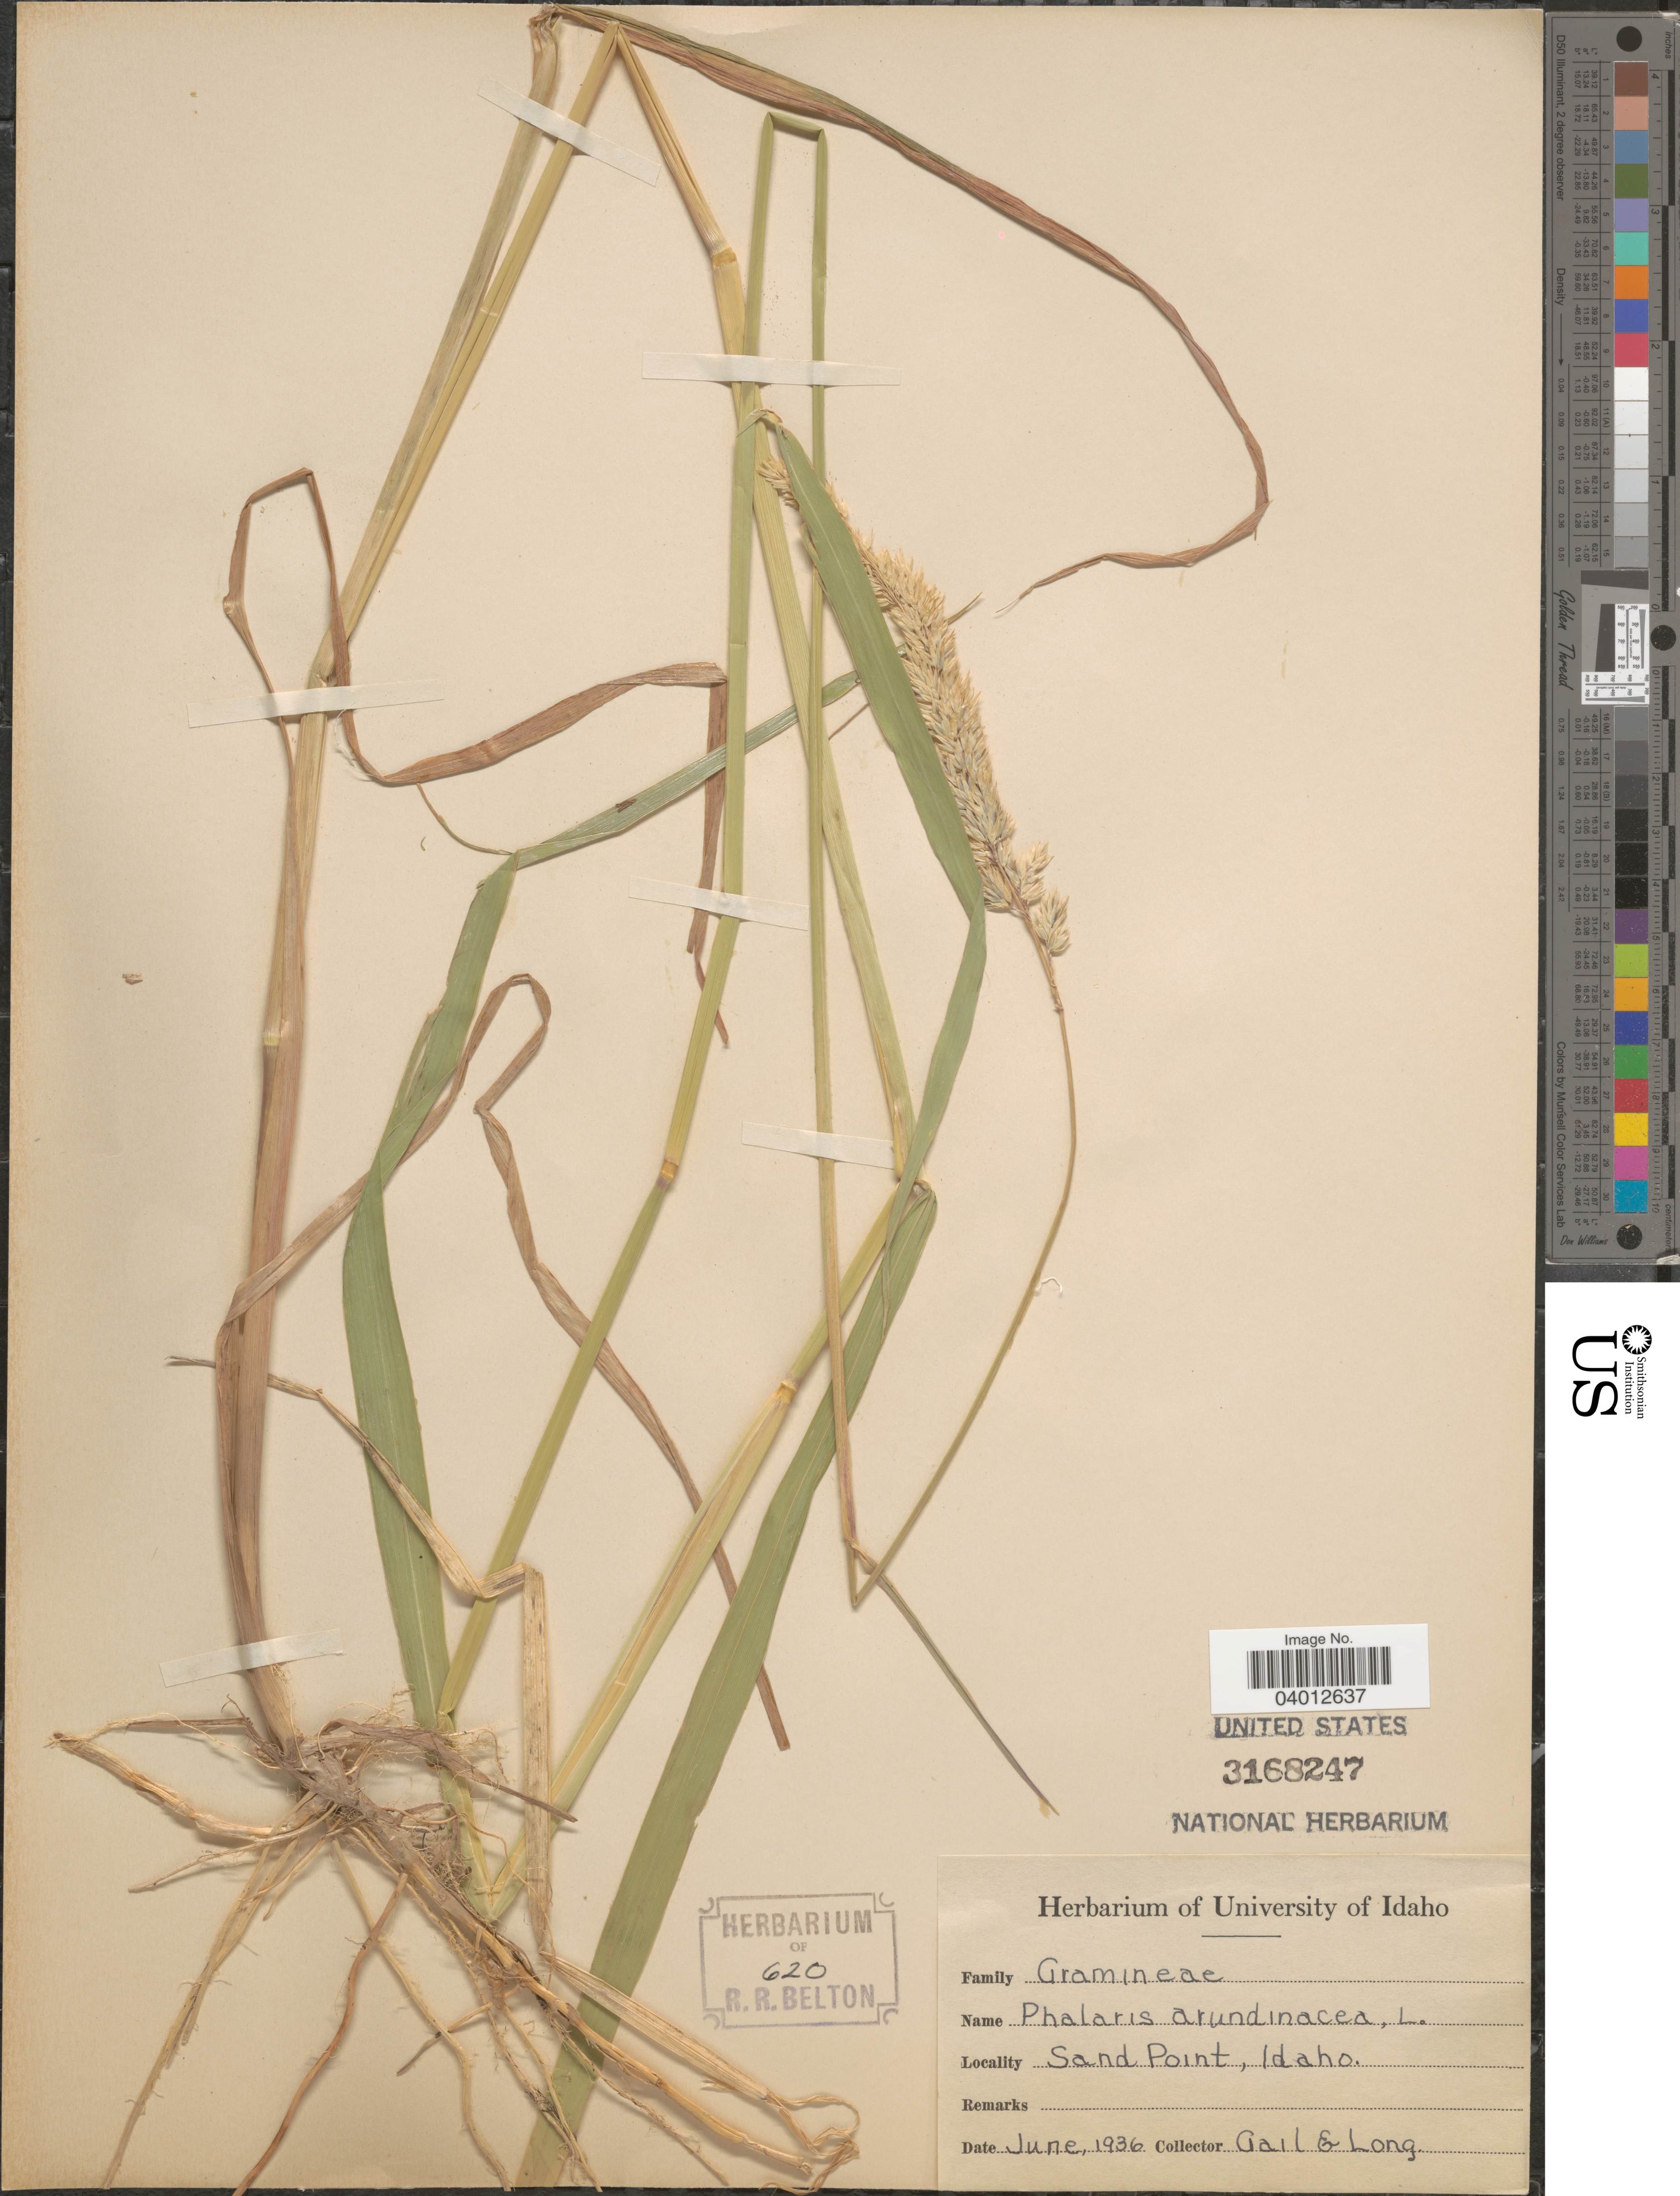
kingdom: Plantae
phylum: Tracheophyta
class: Liliopsida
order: Poales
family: Poaceae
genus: Phalaris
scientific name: Phalaris arundinacea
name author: L.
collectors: Gail & -. Long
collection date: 1936-06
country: United States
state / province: Idaho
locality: Sand Point.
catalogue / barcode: US 3168247